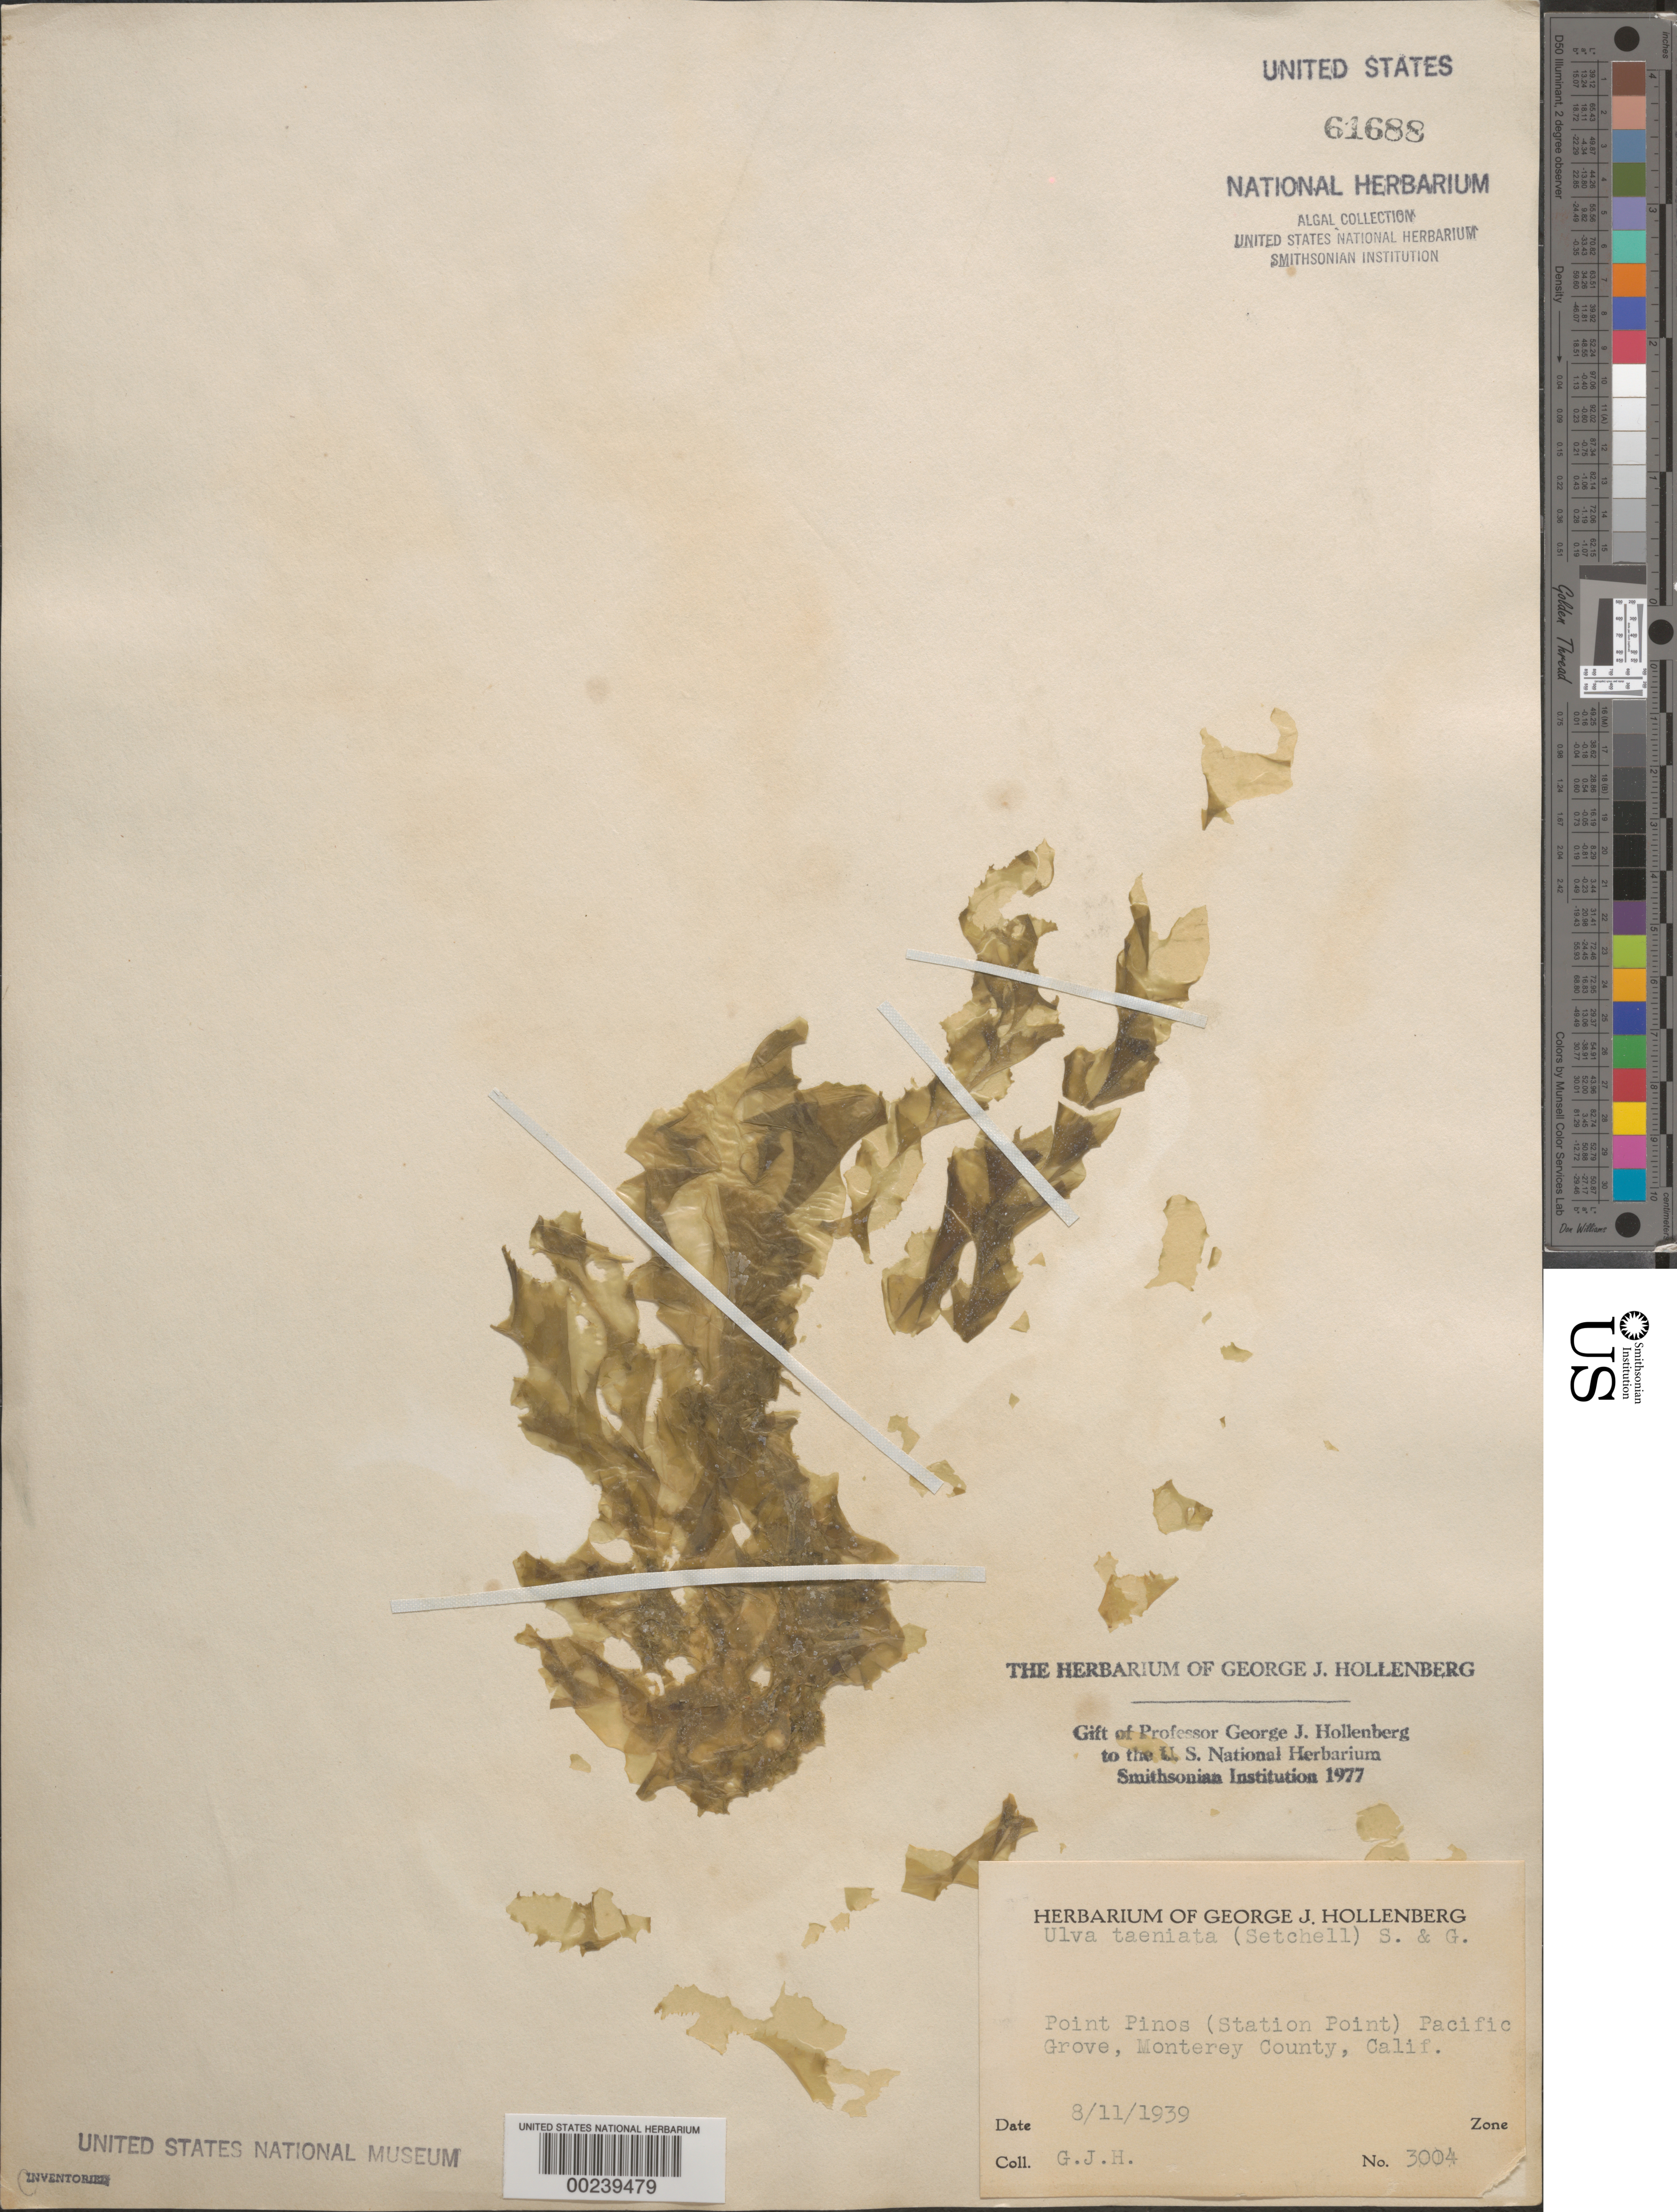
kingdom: Plantae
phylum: Chlorophyta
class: Ulvophyceae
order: Ulvales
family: Ulvaceae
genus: Ulva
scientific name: Ulva taeniata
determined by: Hollenberg, George J.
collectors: G. Hollenberg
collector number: GJH 3004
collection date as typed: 11 Aug 1939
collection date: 1939-08-11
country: United States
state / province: California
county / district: Monterey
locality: Point Pinos (Station Point), Pacific Grove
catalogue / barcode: US 61688